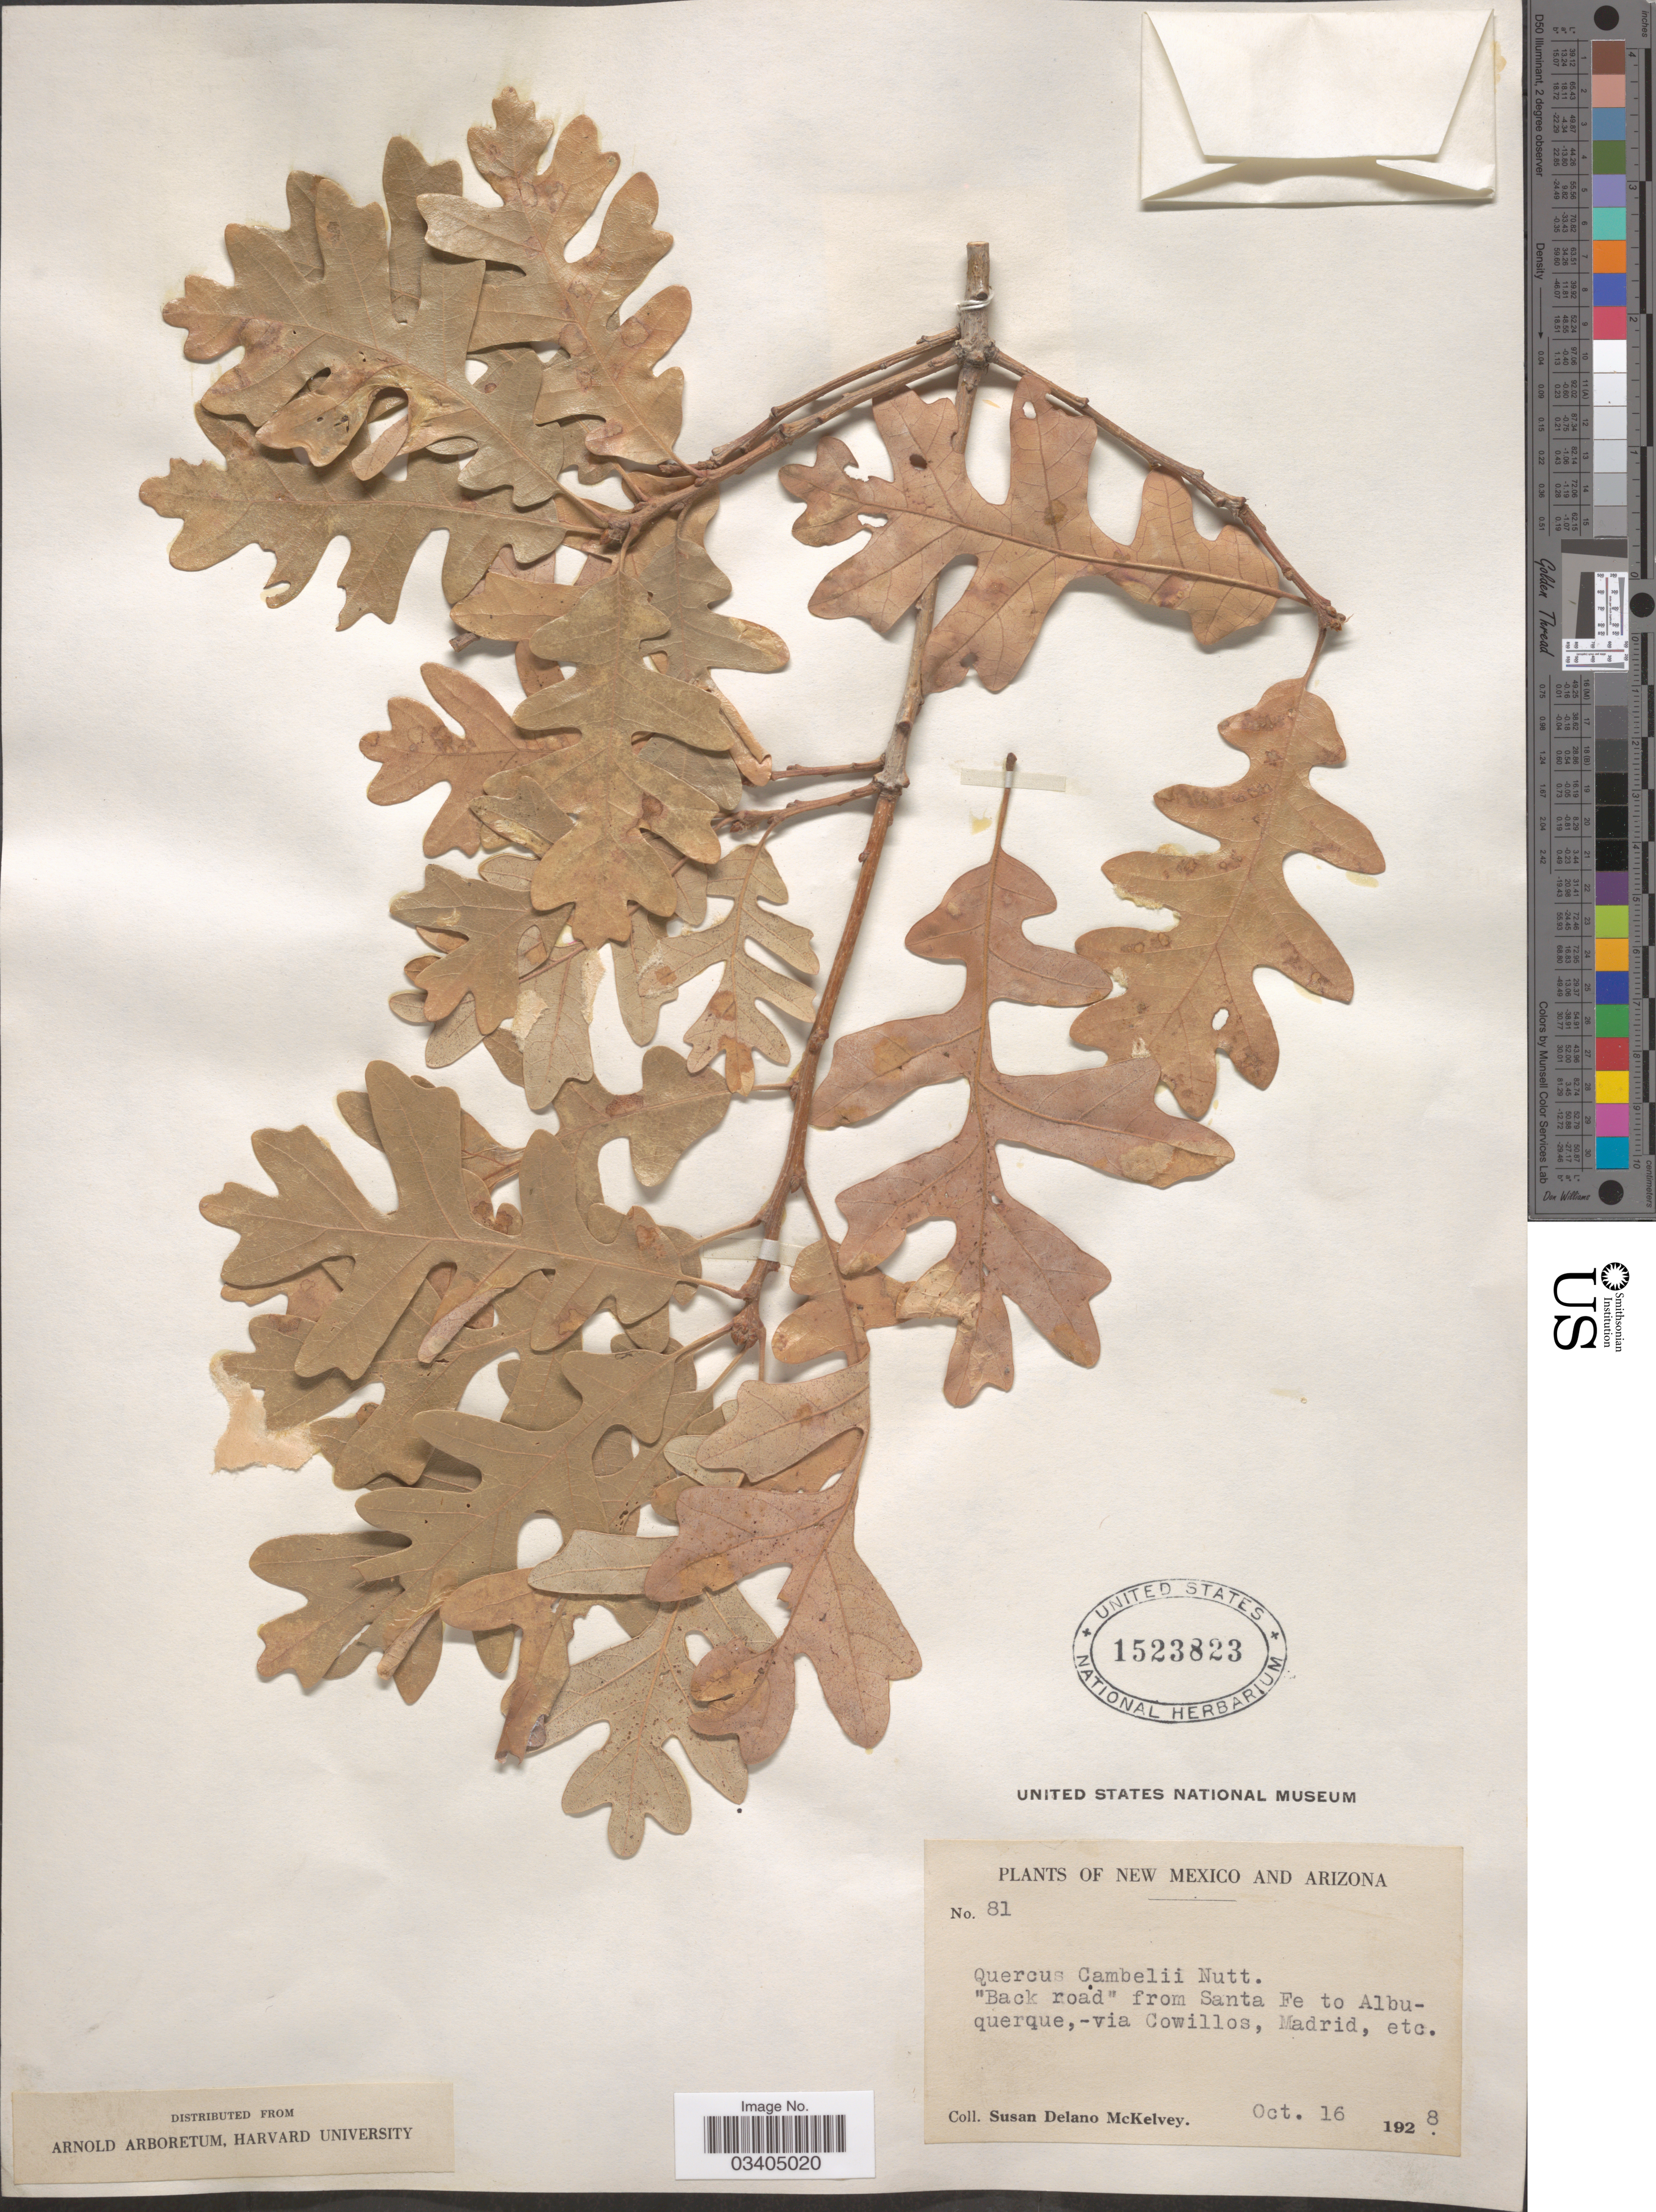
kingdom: Plantae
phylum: Tracheophyta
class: Magnoliopsida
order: Fagales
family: Fagaceae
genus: Quercus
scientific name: Quercus gambelii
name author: Nutt.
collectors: S. A. McKelvey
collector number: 81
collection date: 1928-10-16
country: United States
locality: New Mexico and Arizona. "Back road" from Santa Fe to Albuquerque, -via Cowillos, Madrid, etc.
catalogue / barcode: US 1523823